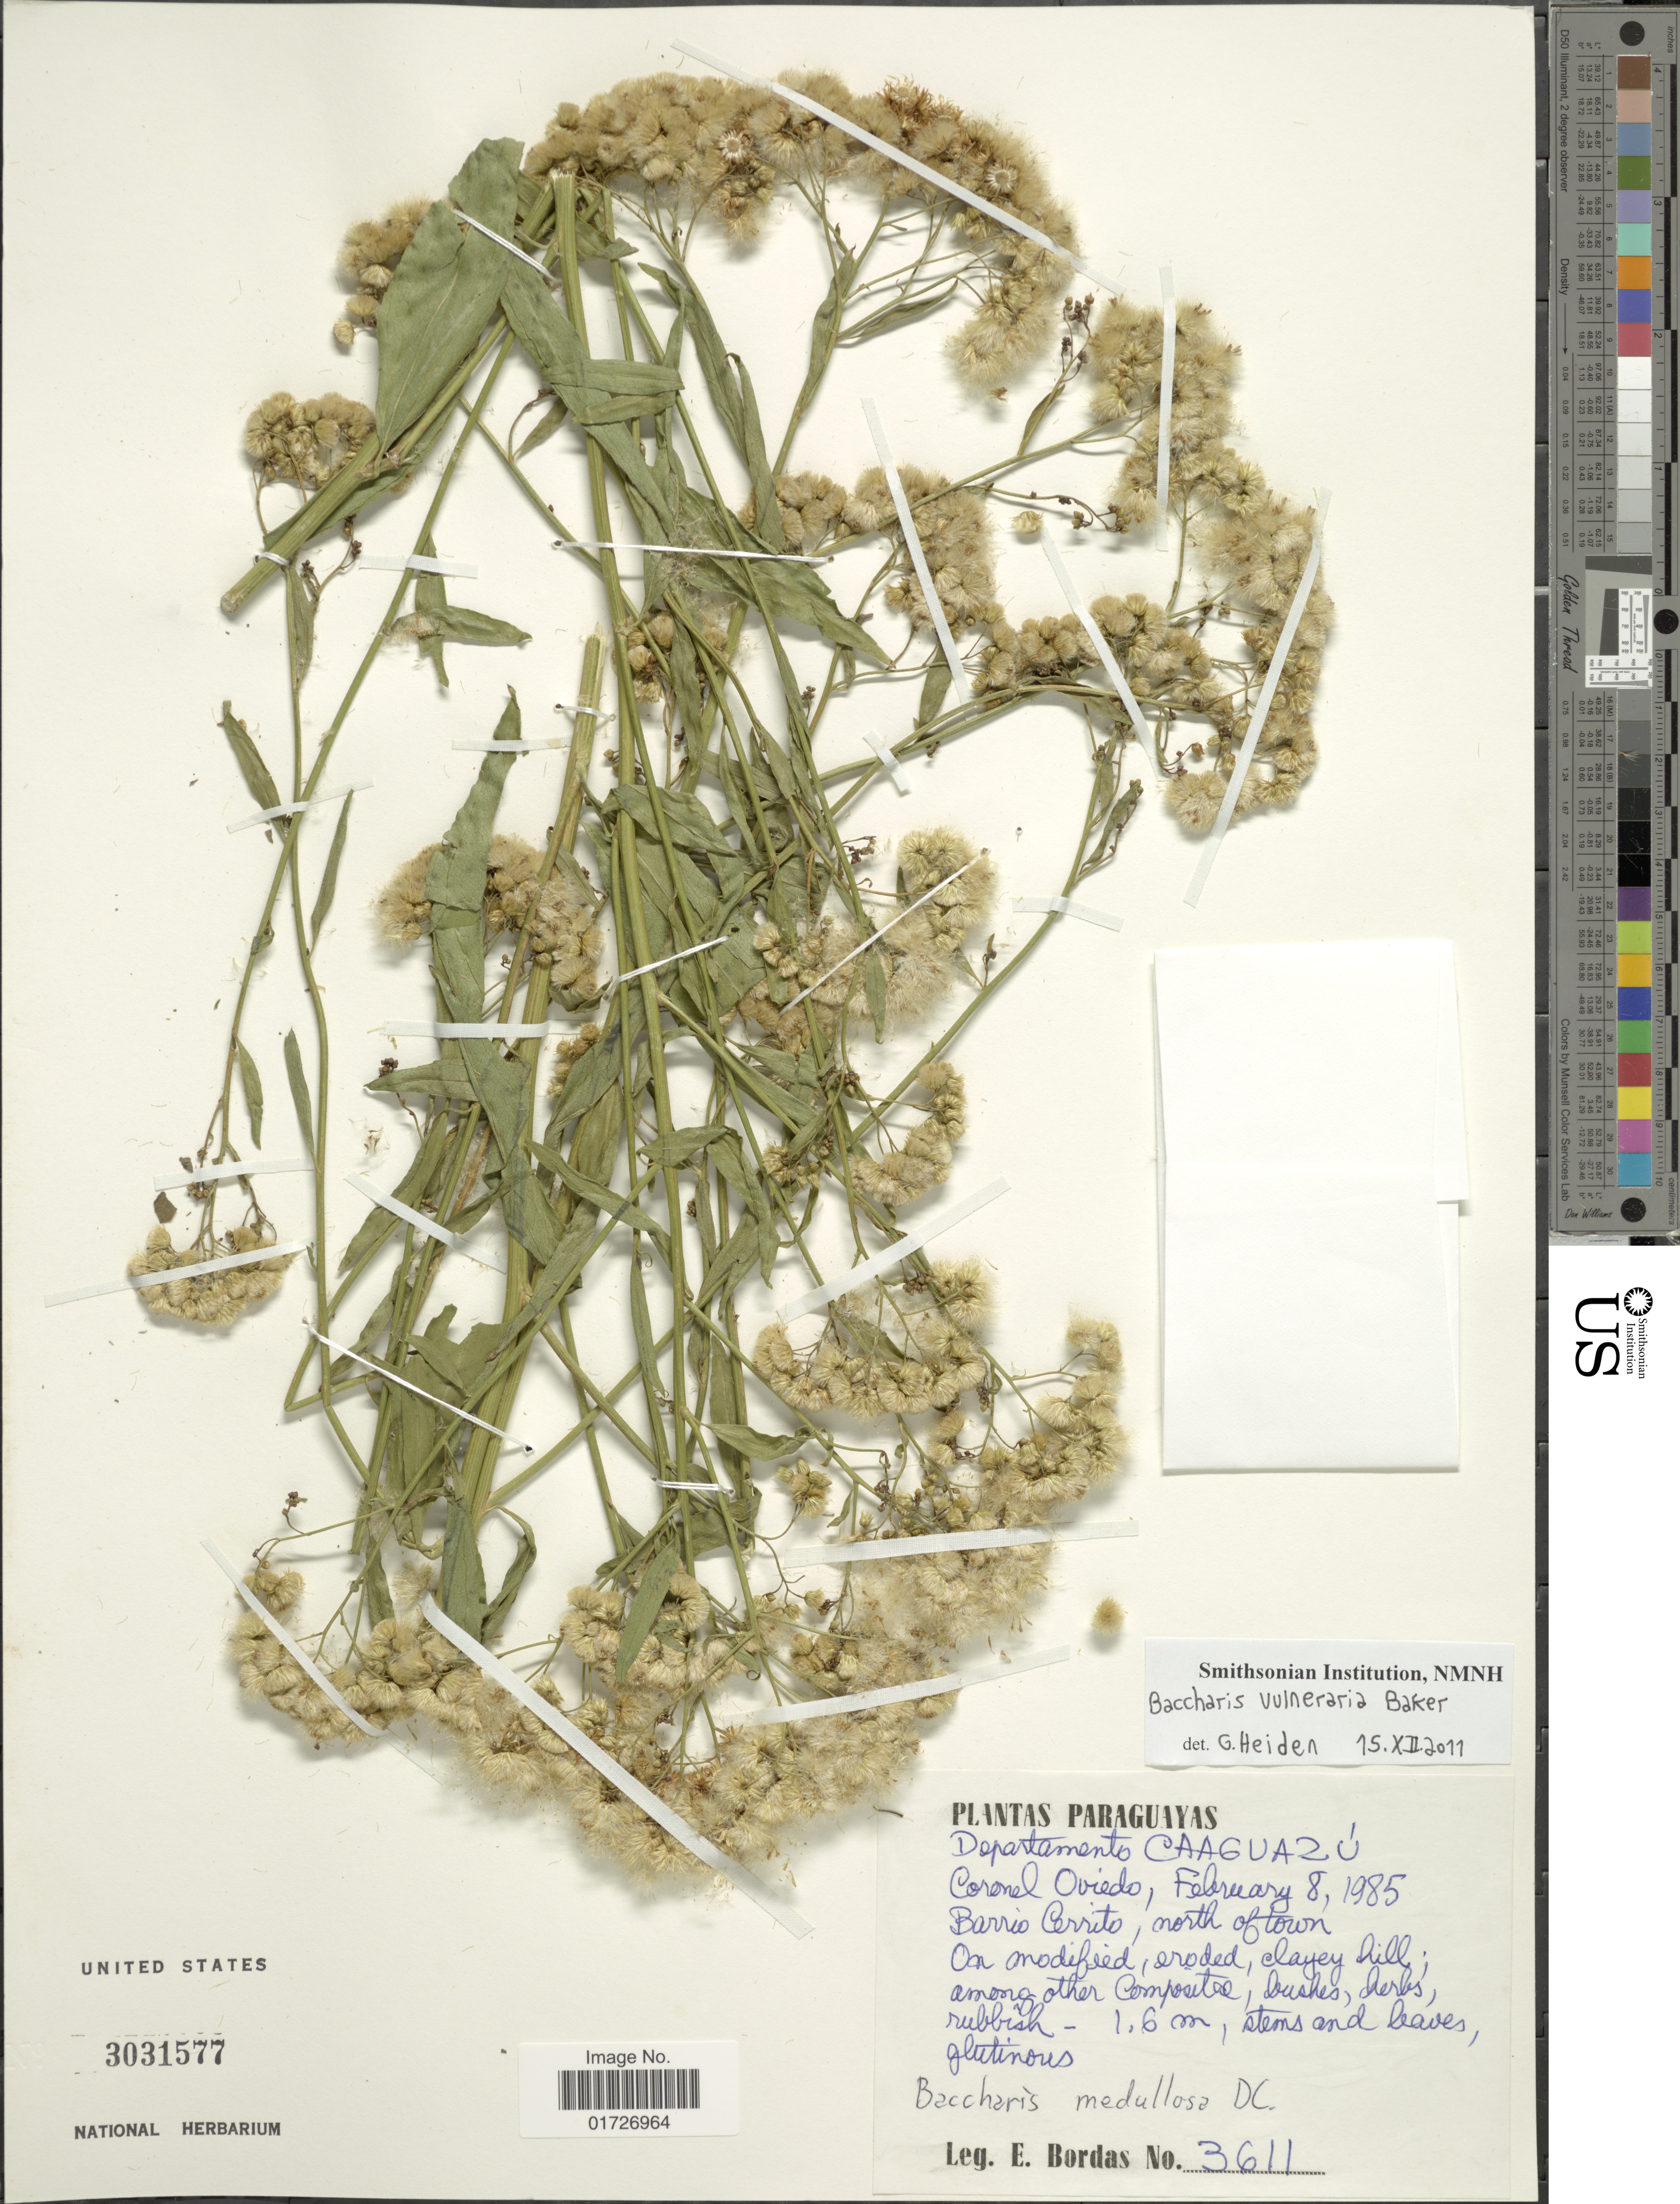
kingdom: Plantae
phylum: Tracheophyta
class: Magnoliopsida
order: Asterales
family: Asteraceae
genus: Baccharis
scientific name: Baccharis vulneraria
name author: Baker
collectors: E. Bordas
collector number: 3611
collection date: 1985-02-08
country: Paraguay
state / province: Caaguazu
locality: Departamento Caaguazu, Coronel Oviedo, Barrio Cerrito, north of town.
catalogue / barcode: US 3031577